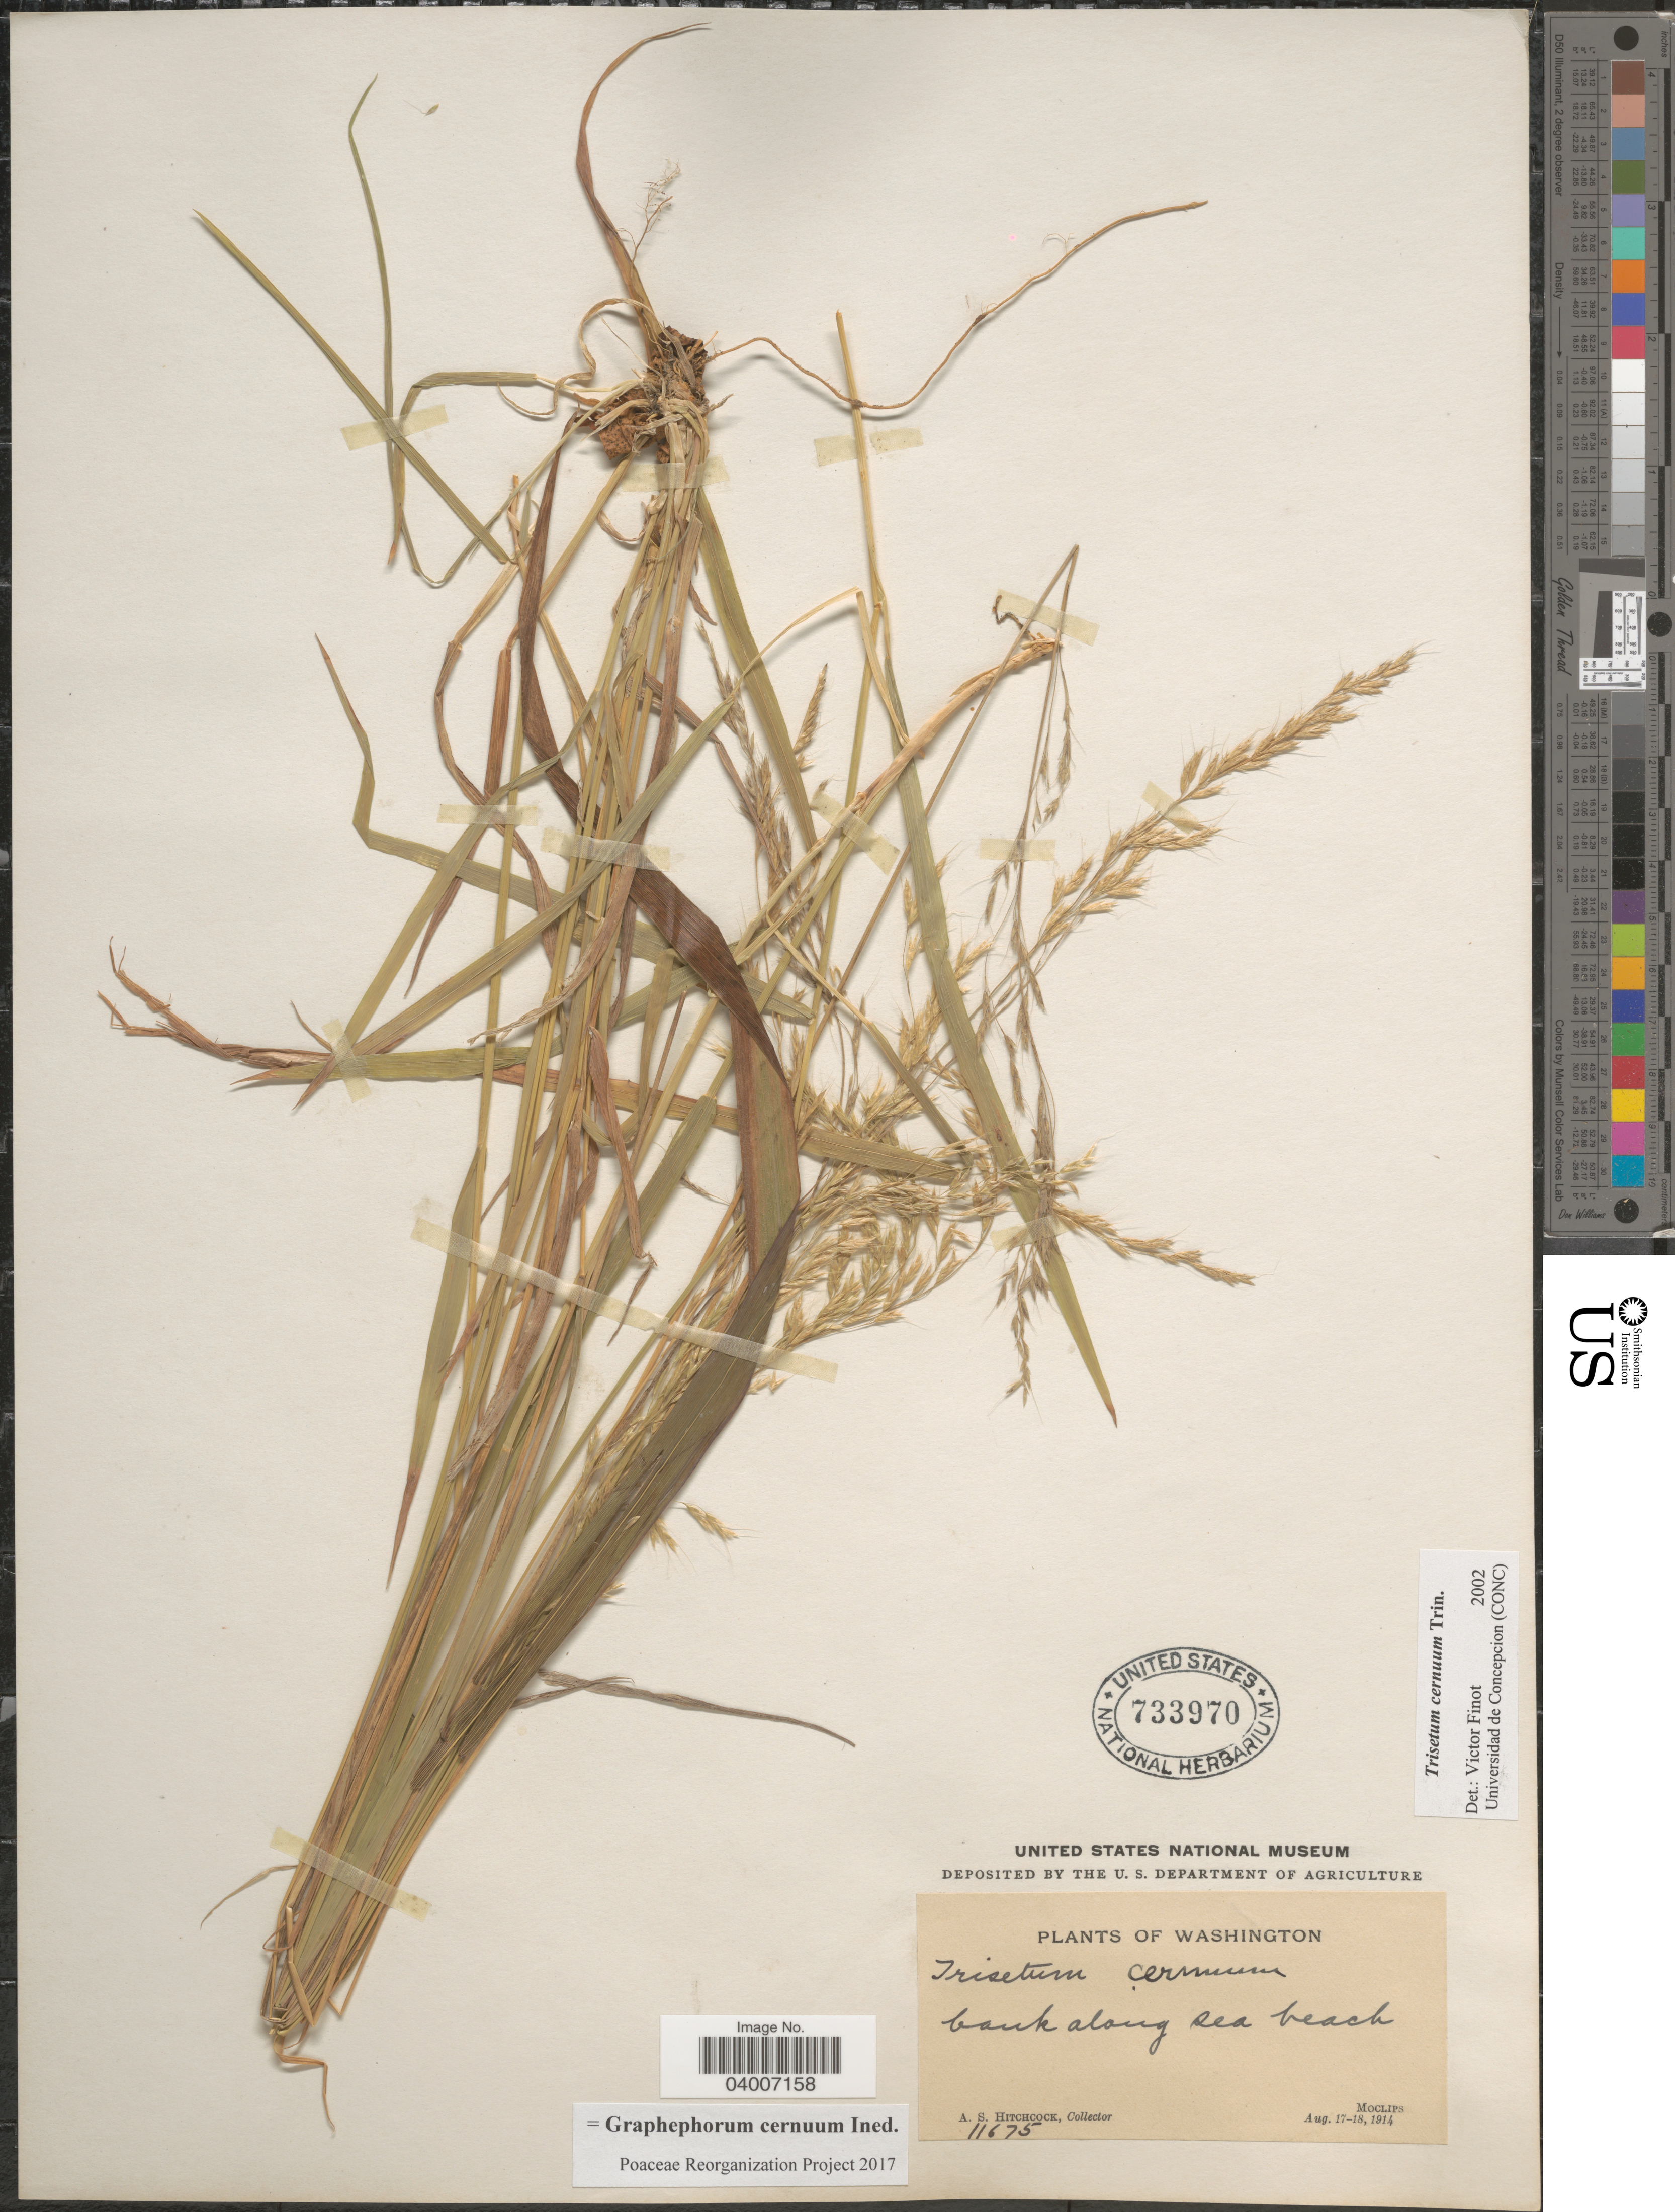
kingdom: Plantae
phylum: Tracheophyta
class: Liliopsida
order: Poales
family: Poaceae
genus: Graphephorum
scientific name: Graphephorum cernuum ined.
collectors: A. S. Hitchcock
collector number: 11675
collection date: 1914-08-17/1914-08-18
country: United States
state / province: Washington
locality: Bank along sea beach. Moclips.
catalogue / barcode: US 733970